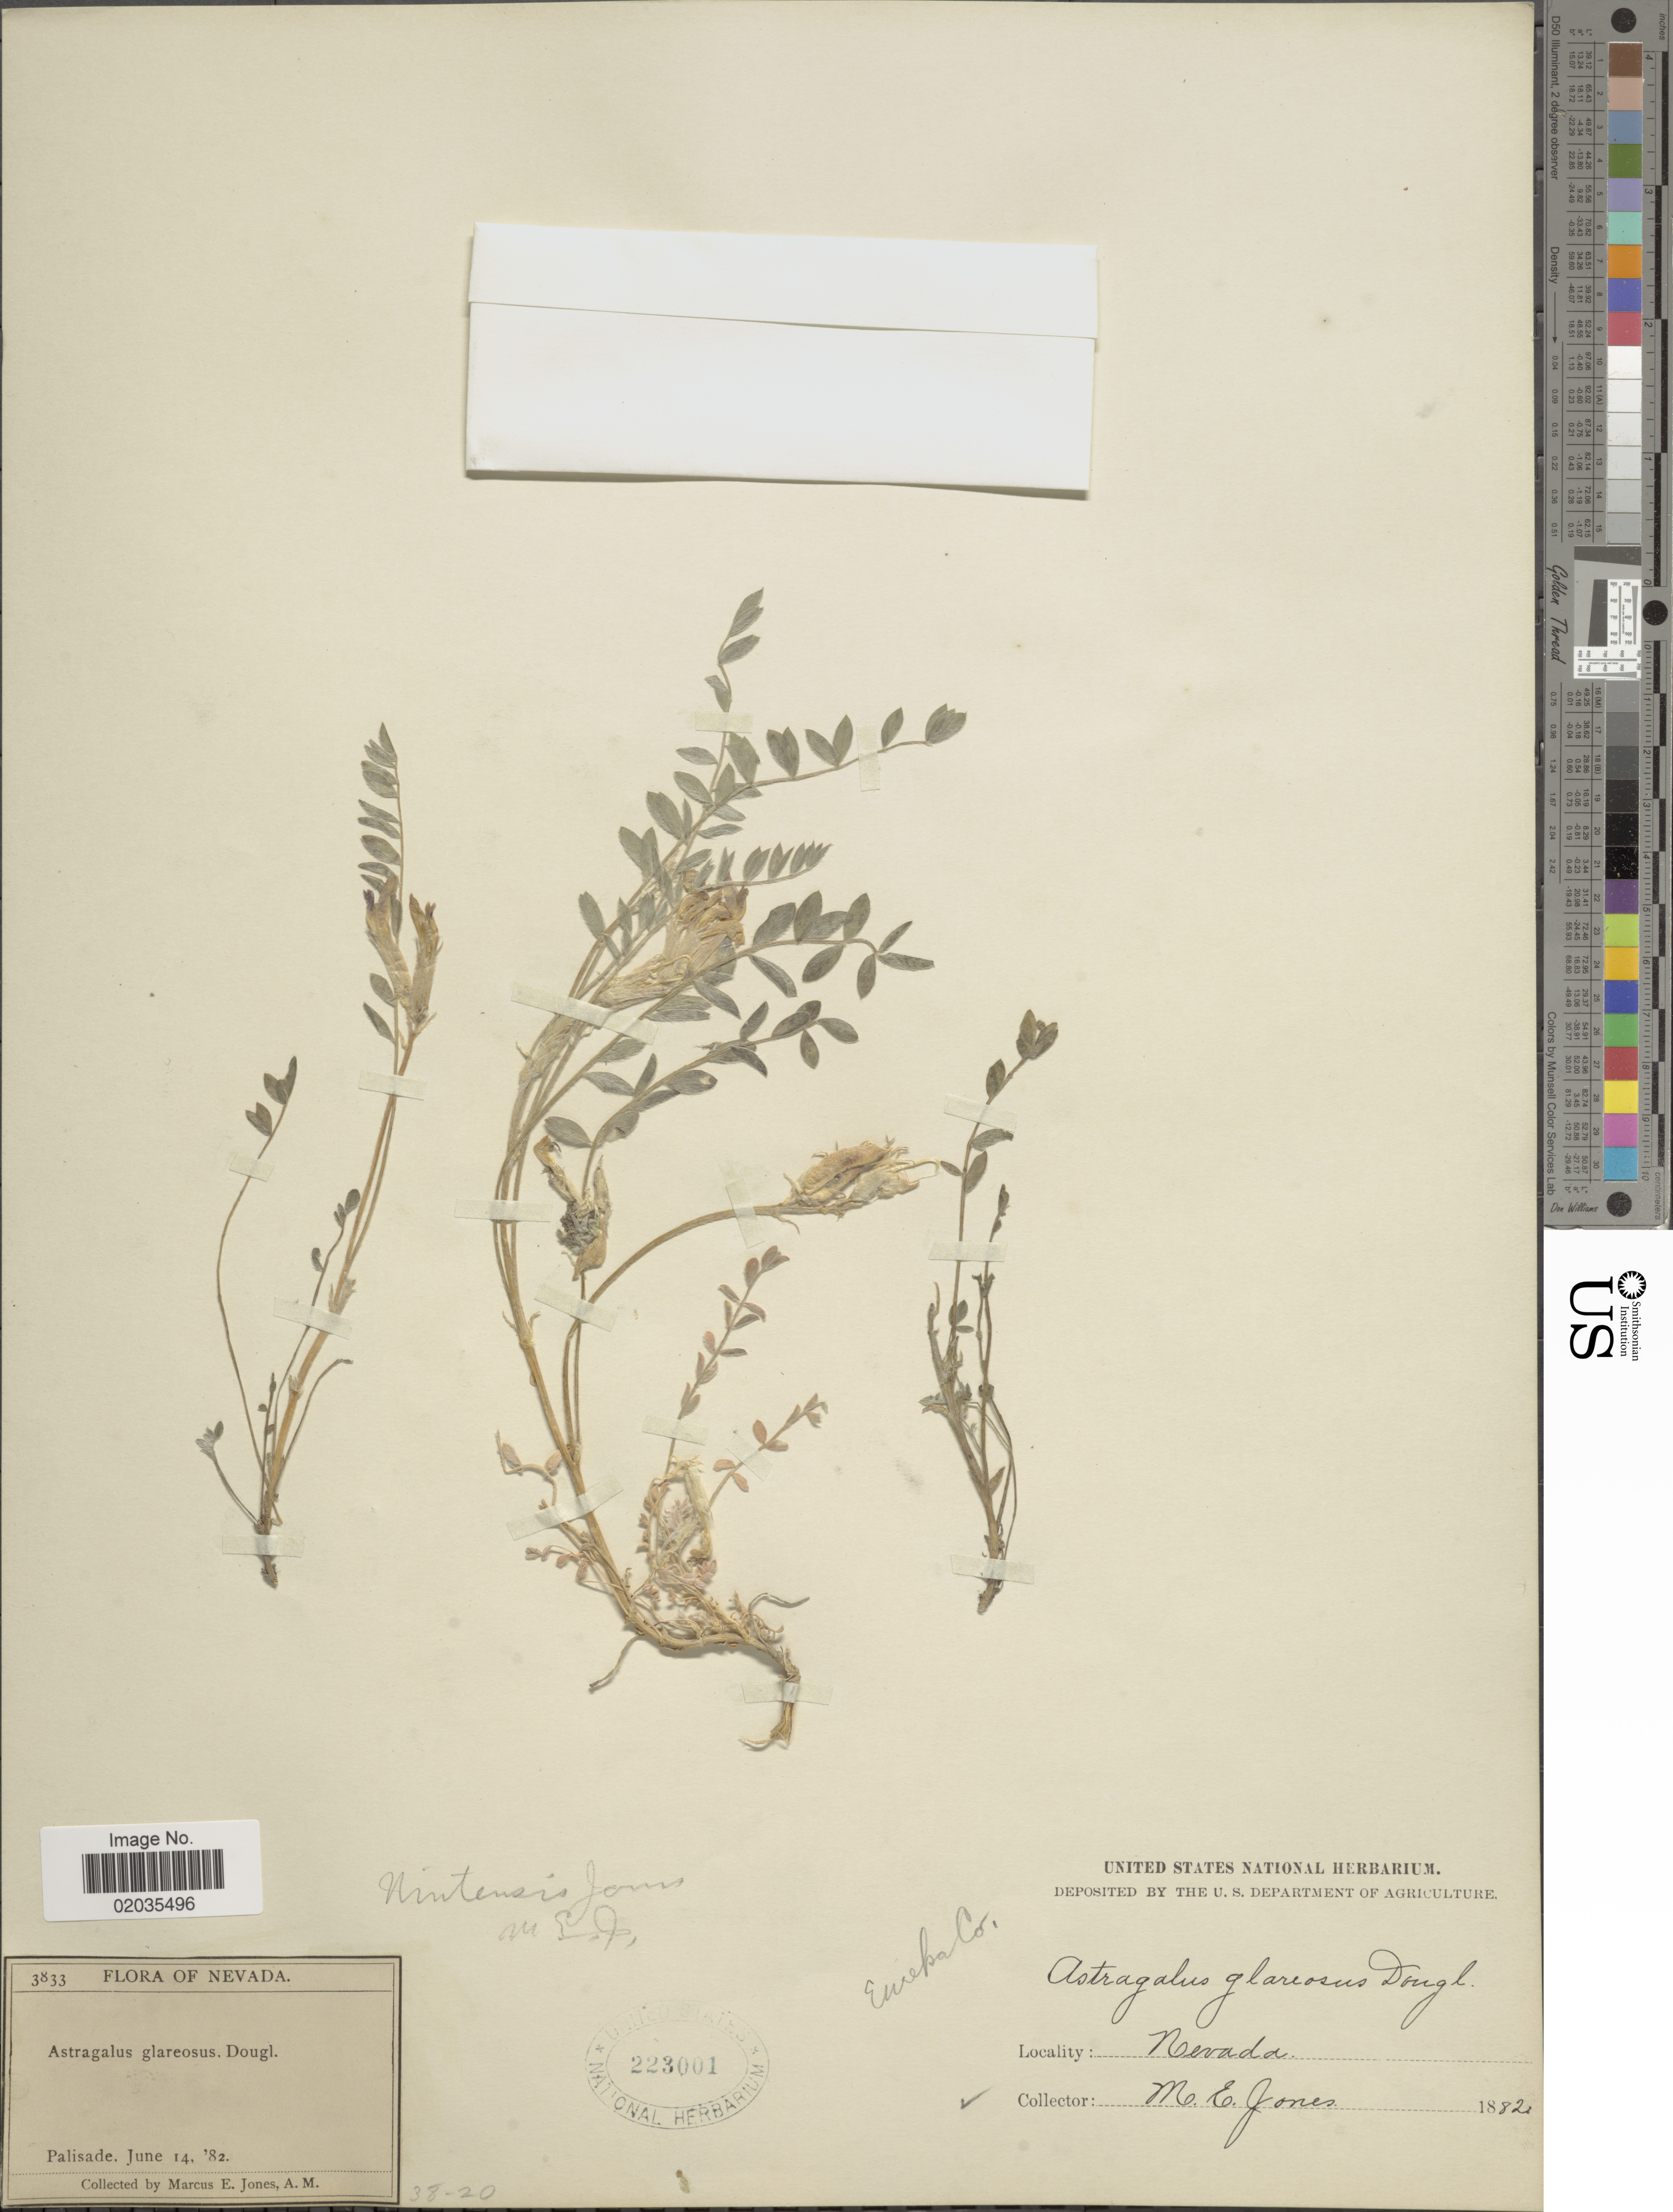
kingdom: Plantae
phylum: Tracheophyta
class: Magnoliopsida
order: Fabales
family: Fabaceae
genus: Astragalus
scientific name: Astragalus uintensis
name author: M.E. Jones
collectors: M. E. Jones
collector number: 3833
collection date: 1882-06-14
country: United States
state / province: Nevada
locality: Palisade. Eureka Co.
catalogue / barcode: US 223001